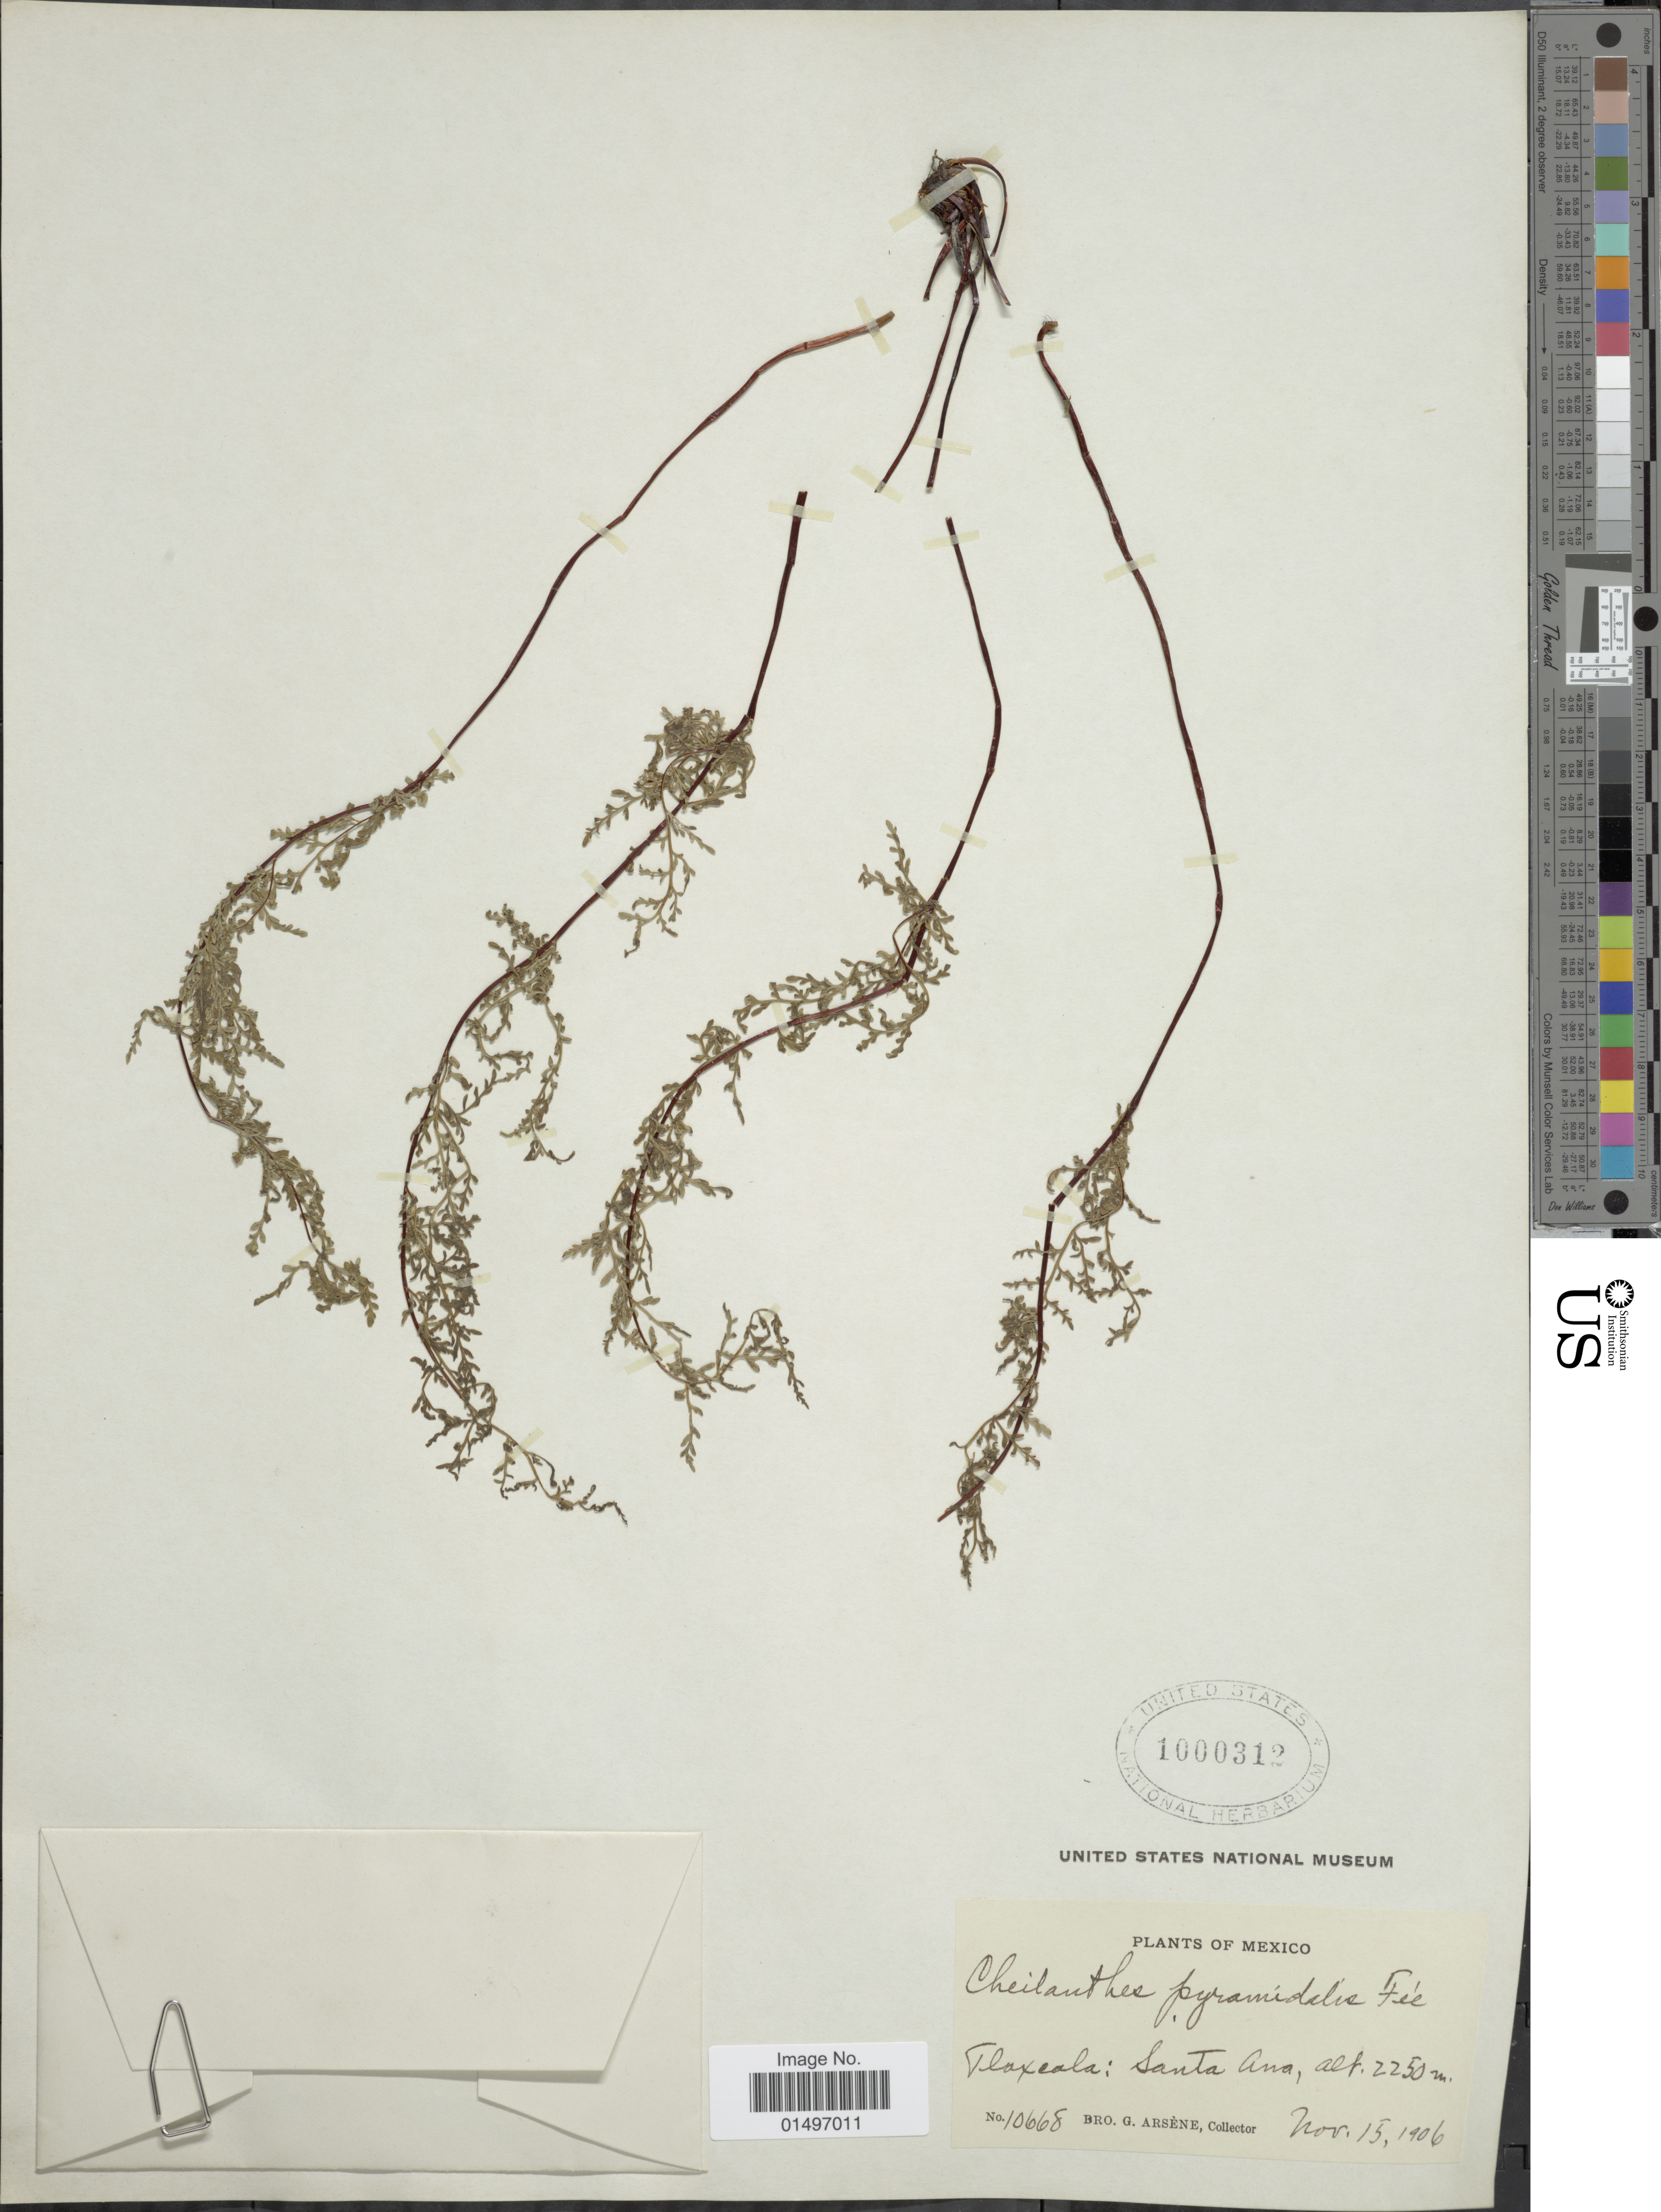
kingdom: Plantae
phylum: Tracheophyta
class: Polypodiopsida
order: Polypodiales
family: Pteridaceae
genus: Gaga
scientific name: Gaga hirsuta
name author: (Link) Fay W. Li & Windham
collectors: Bro. G. Arsène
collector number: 10668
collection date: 1906-11-15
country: Mexico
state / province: Tlaxcala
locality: Mexico, Tlaxcala: Santa Ana.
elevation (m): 2250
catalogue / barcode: US 1000312